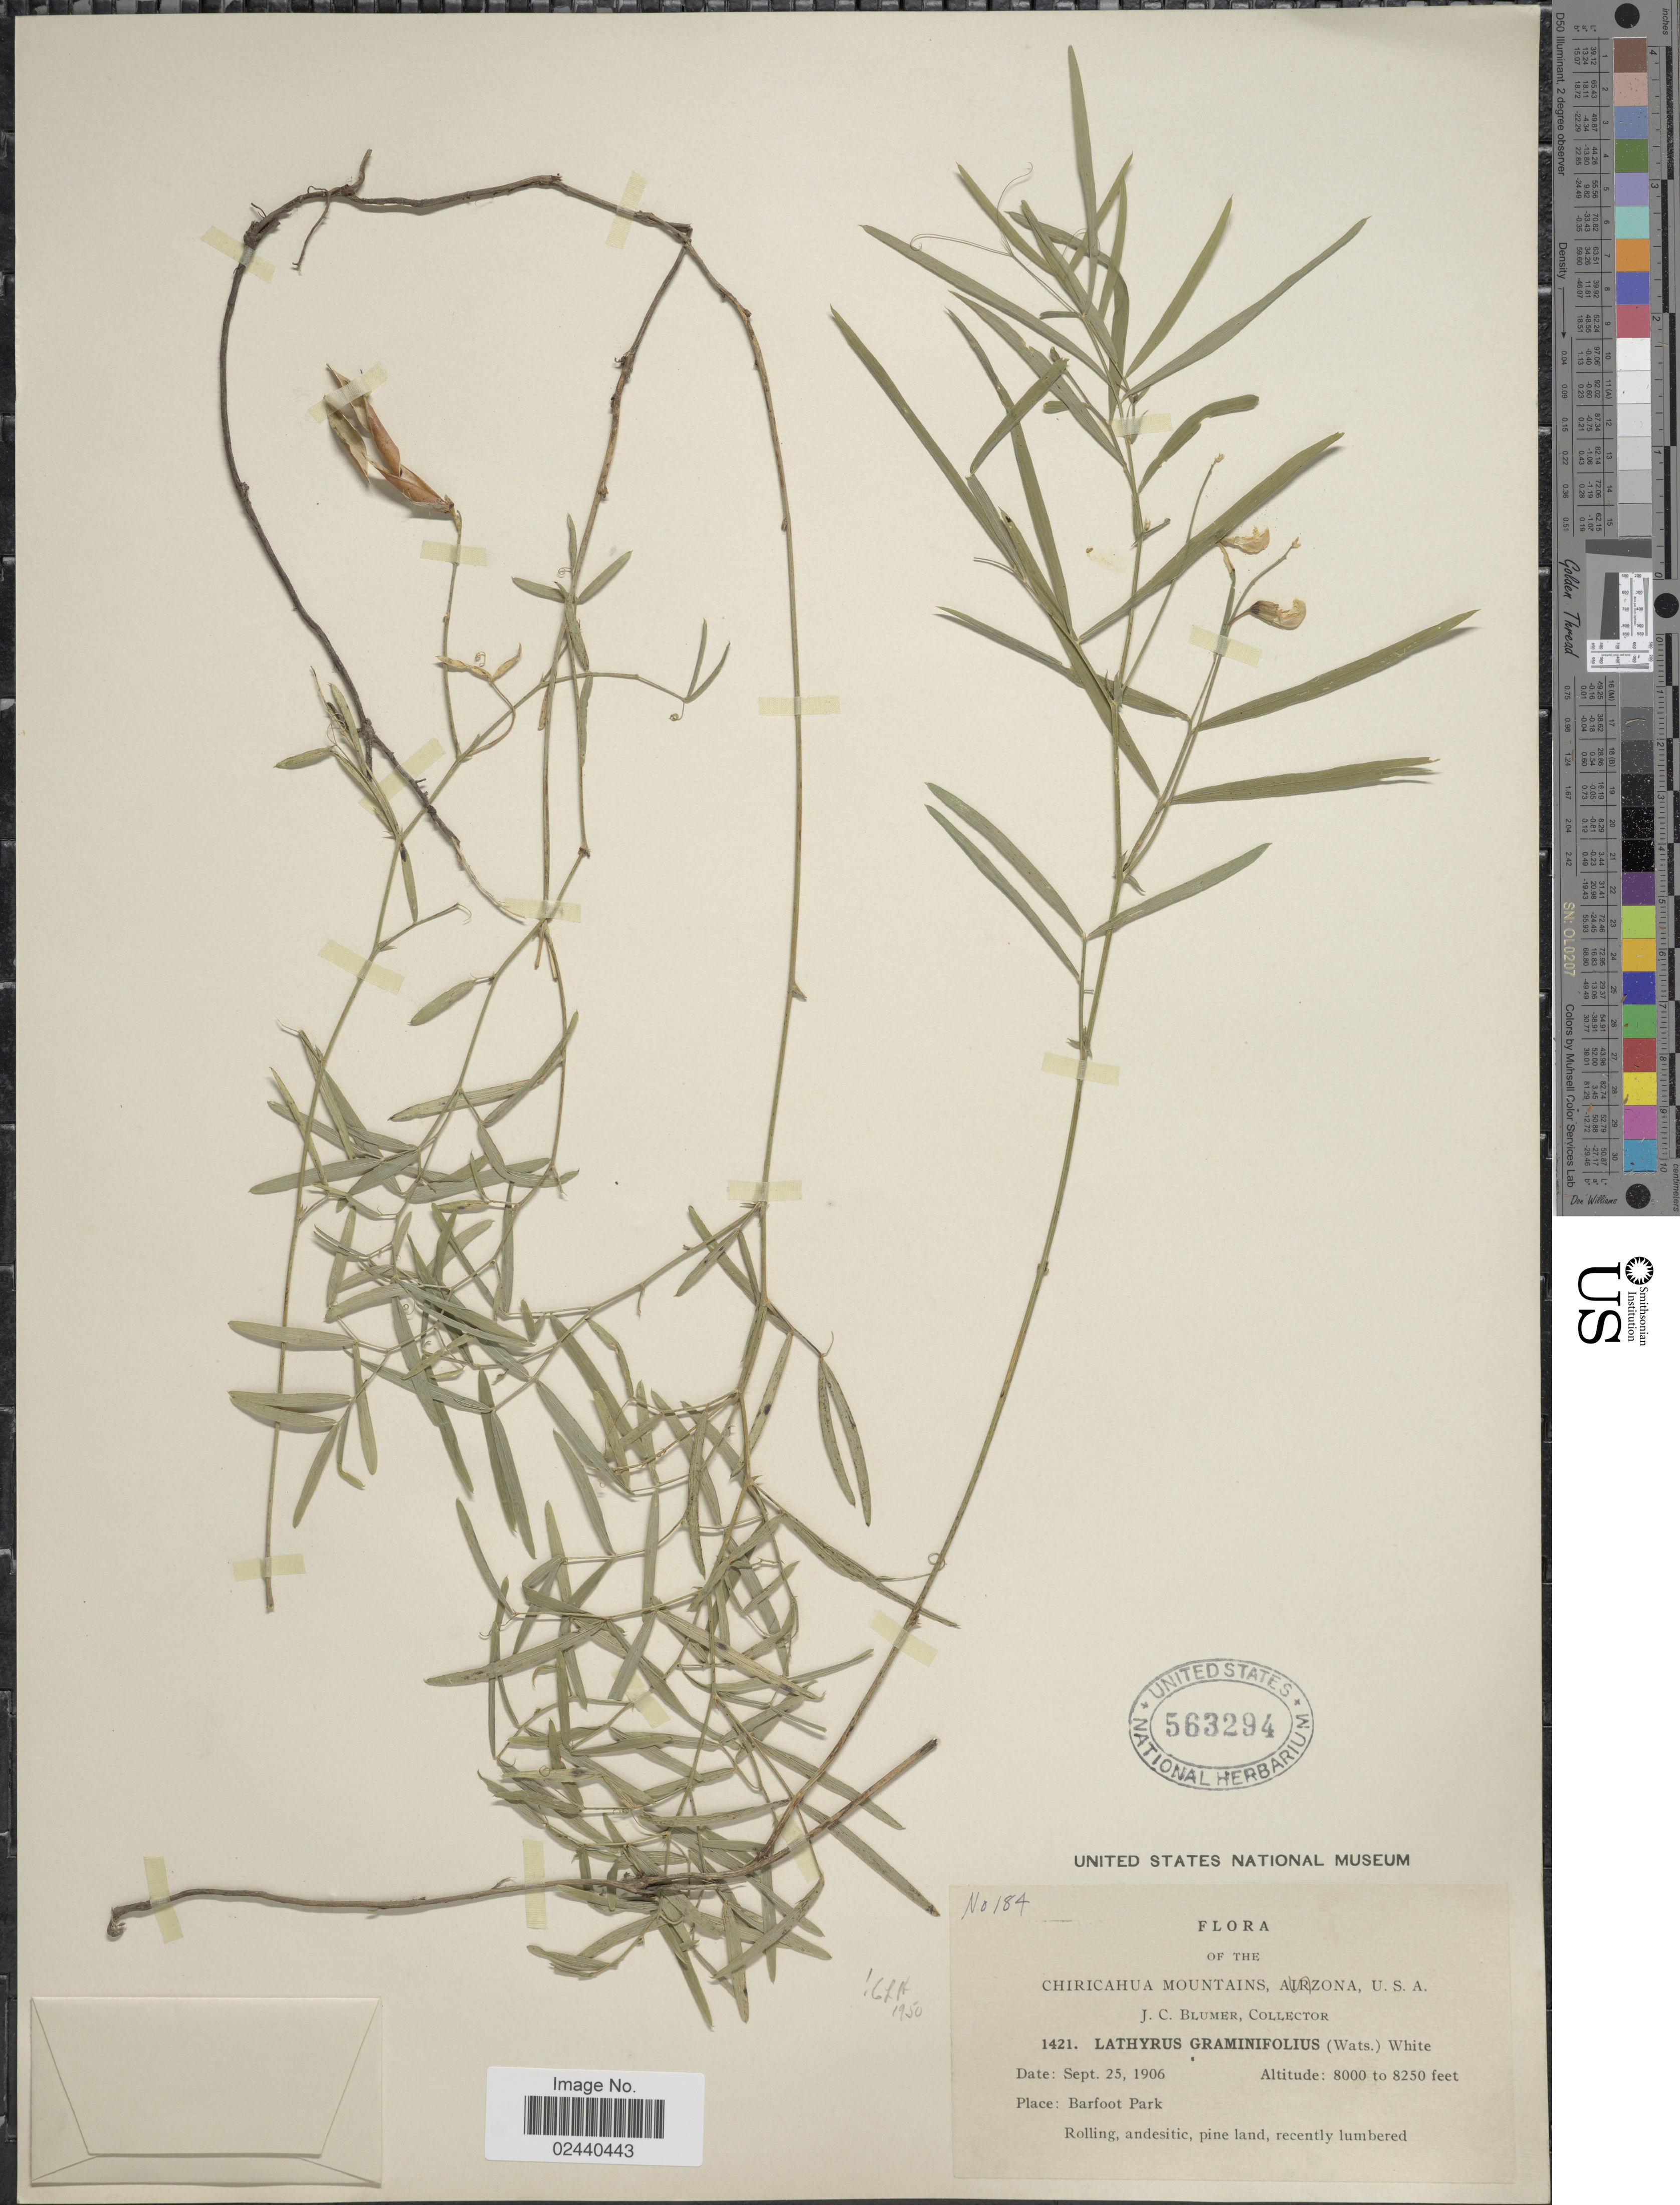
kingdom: Plantae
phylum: Tracheophyta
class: Magnoliopsida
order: Fabales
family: Fabaceae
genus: Lathyrus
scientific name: Lathyrus graminifolius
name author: (S. Watson) T.G. White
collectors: J. C. Blumer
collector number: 184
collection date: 1906-09-25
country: United States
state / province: Arizona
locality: Chiricahua Mountains, Barfoot Park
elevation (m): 2438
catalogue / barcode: US 563294